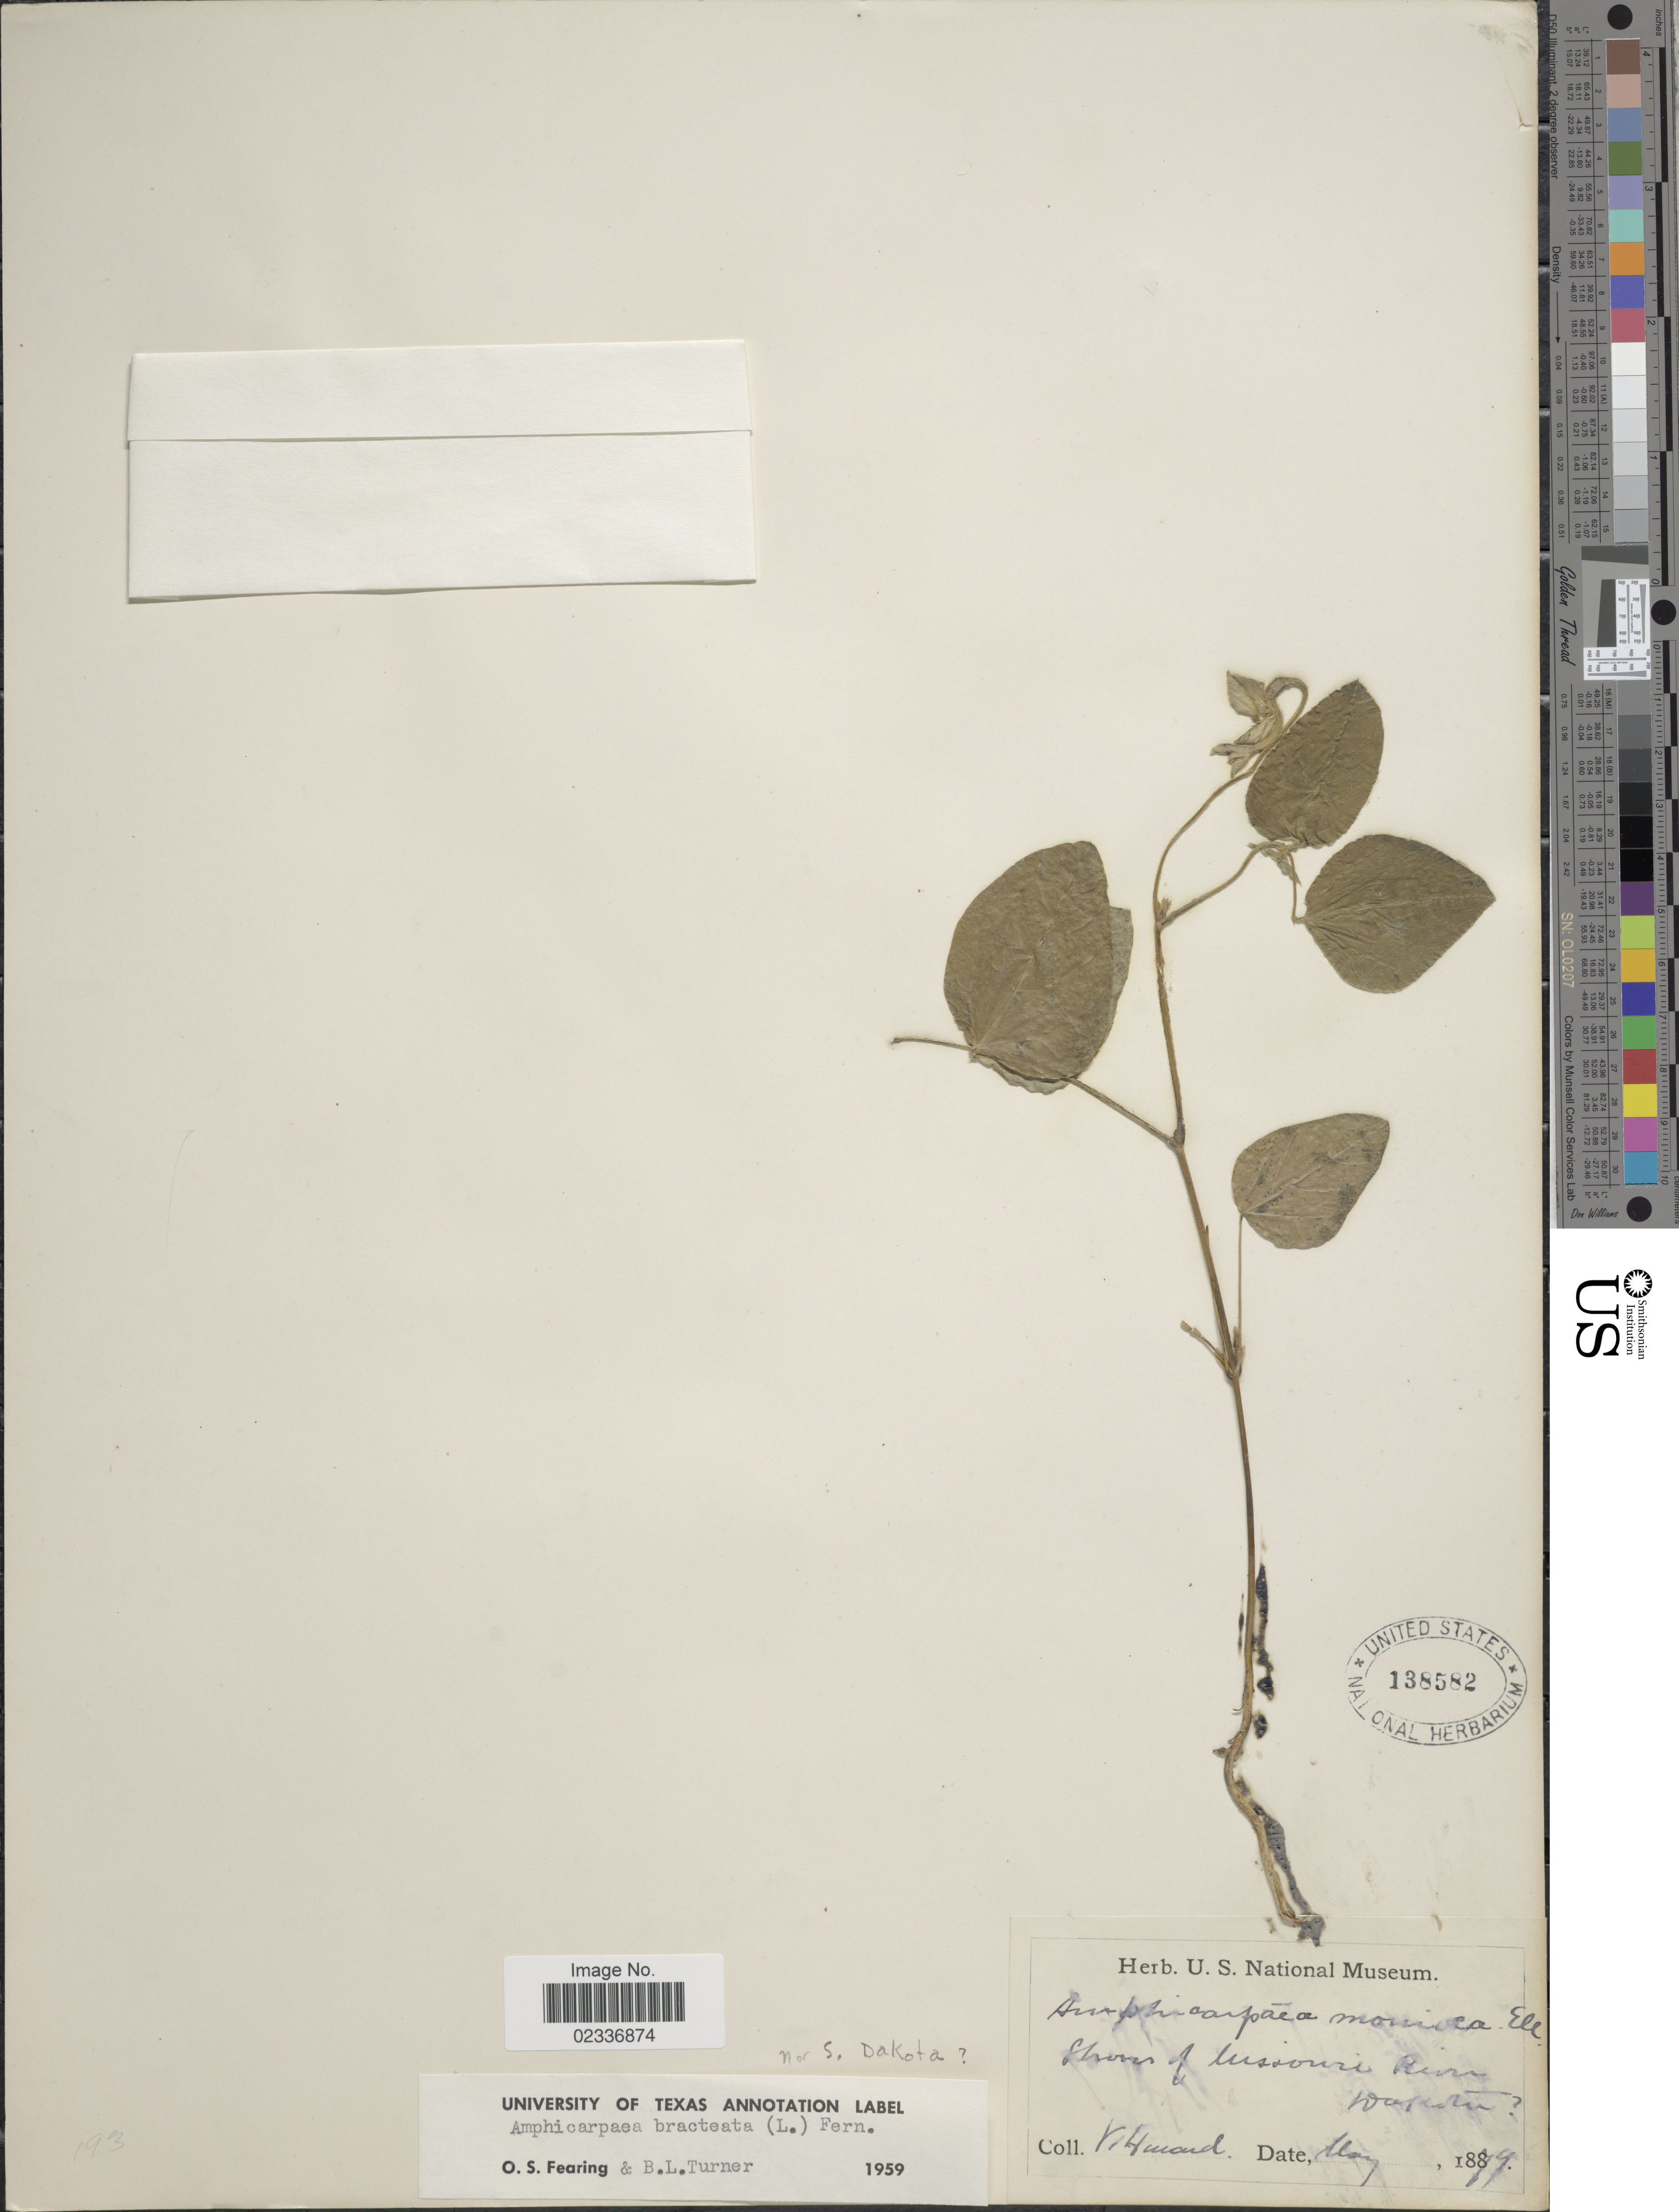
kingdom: Plantae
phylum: Tracheophyta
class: Magnoliopsida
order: Fabales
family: Fabaceae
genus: Amphicarpaea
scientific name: Amphicarpaea bracteata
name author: (L.) Fernald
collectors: V. Havard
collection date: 1879-05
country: United States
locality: Shores of Missouri River, Dakota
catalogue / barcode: US 138582